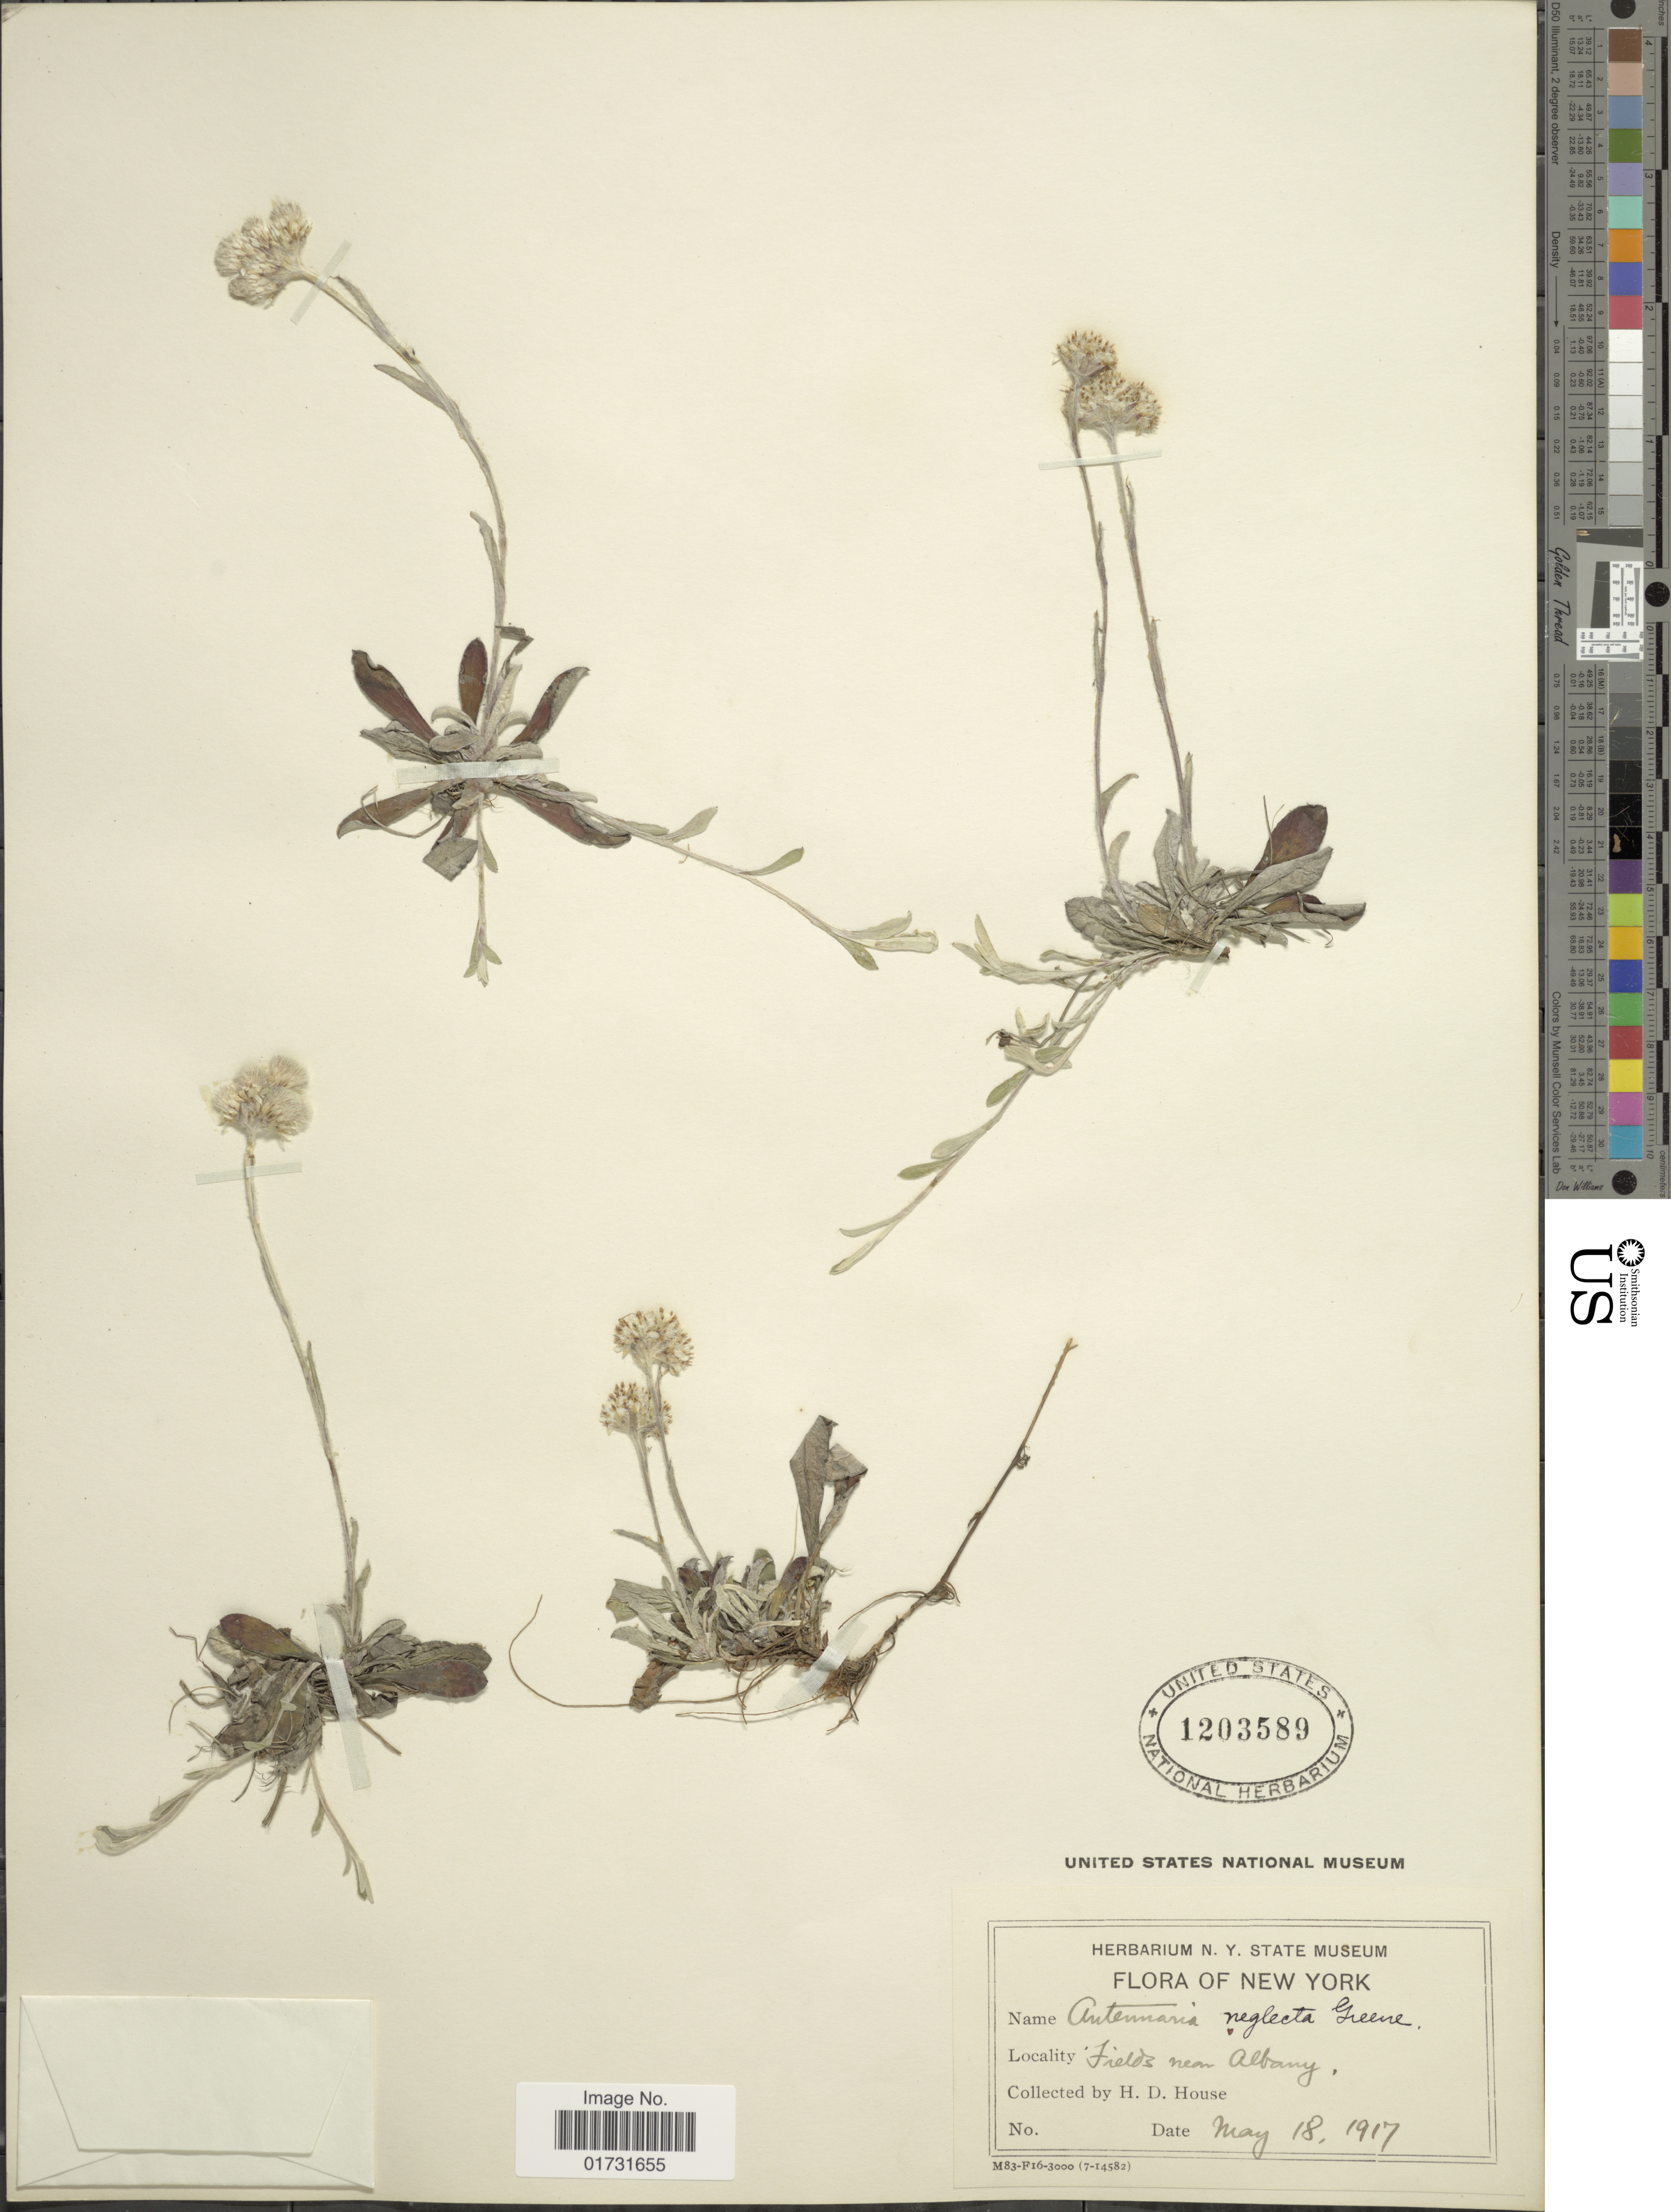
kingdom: Plantae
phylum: Tracheophyta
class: Magnoliopsida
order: Asterales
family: Asteraceae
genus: Antennaria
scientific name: Antennaria neglecta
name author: Greene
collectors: H. D. House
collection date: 1917-05-18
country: United States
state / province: New York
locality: Fields near Albany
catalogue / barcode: US 1203589